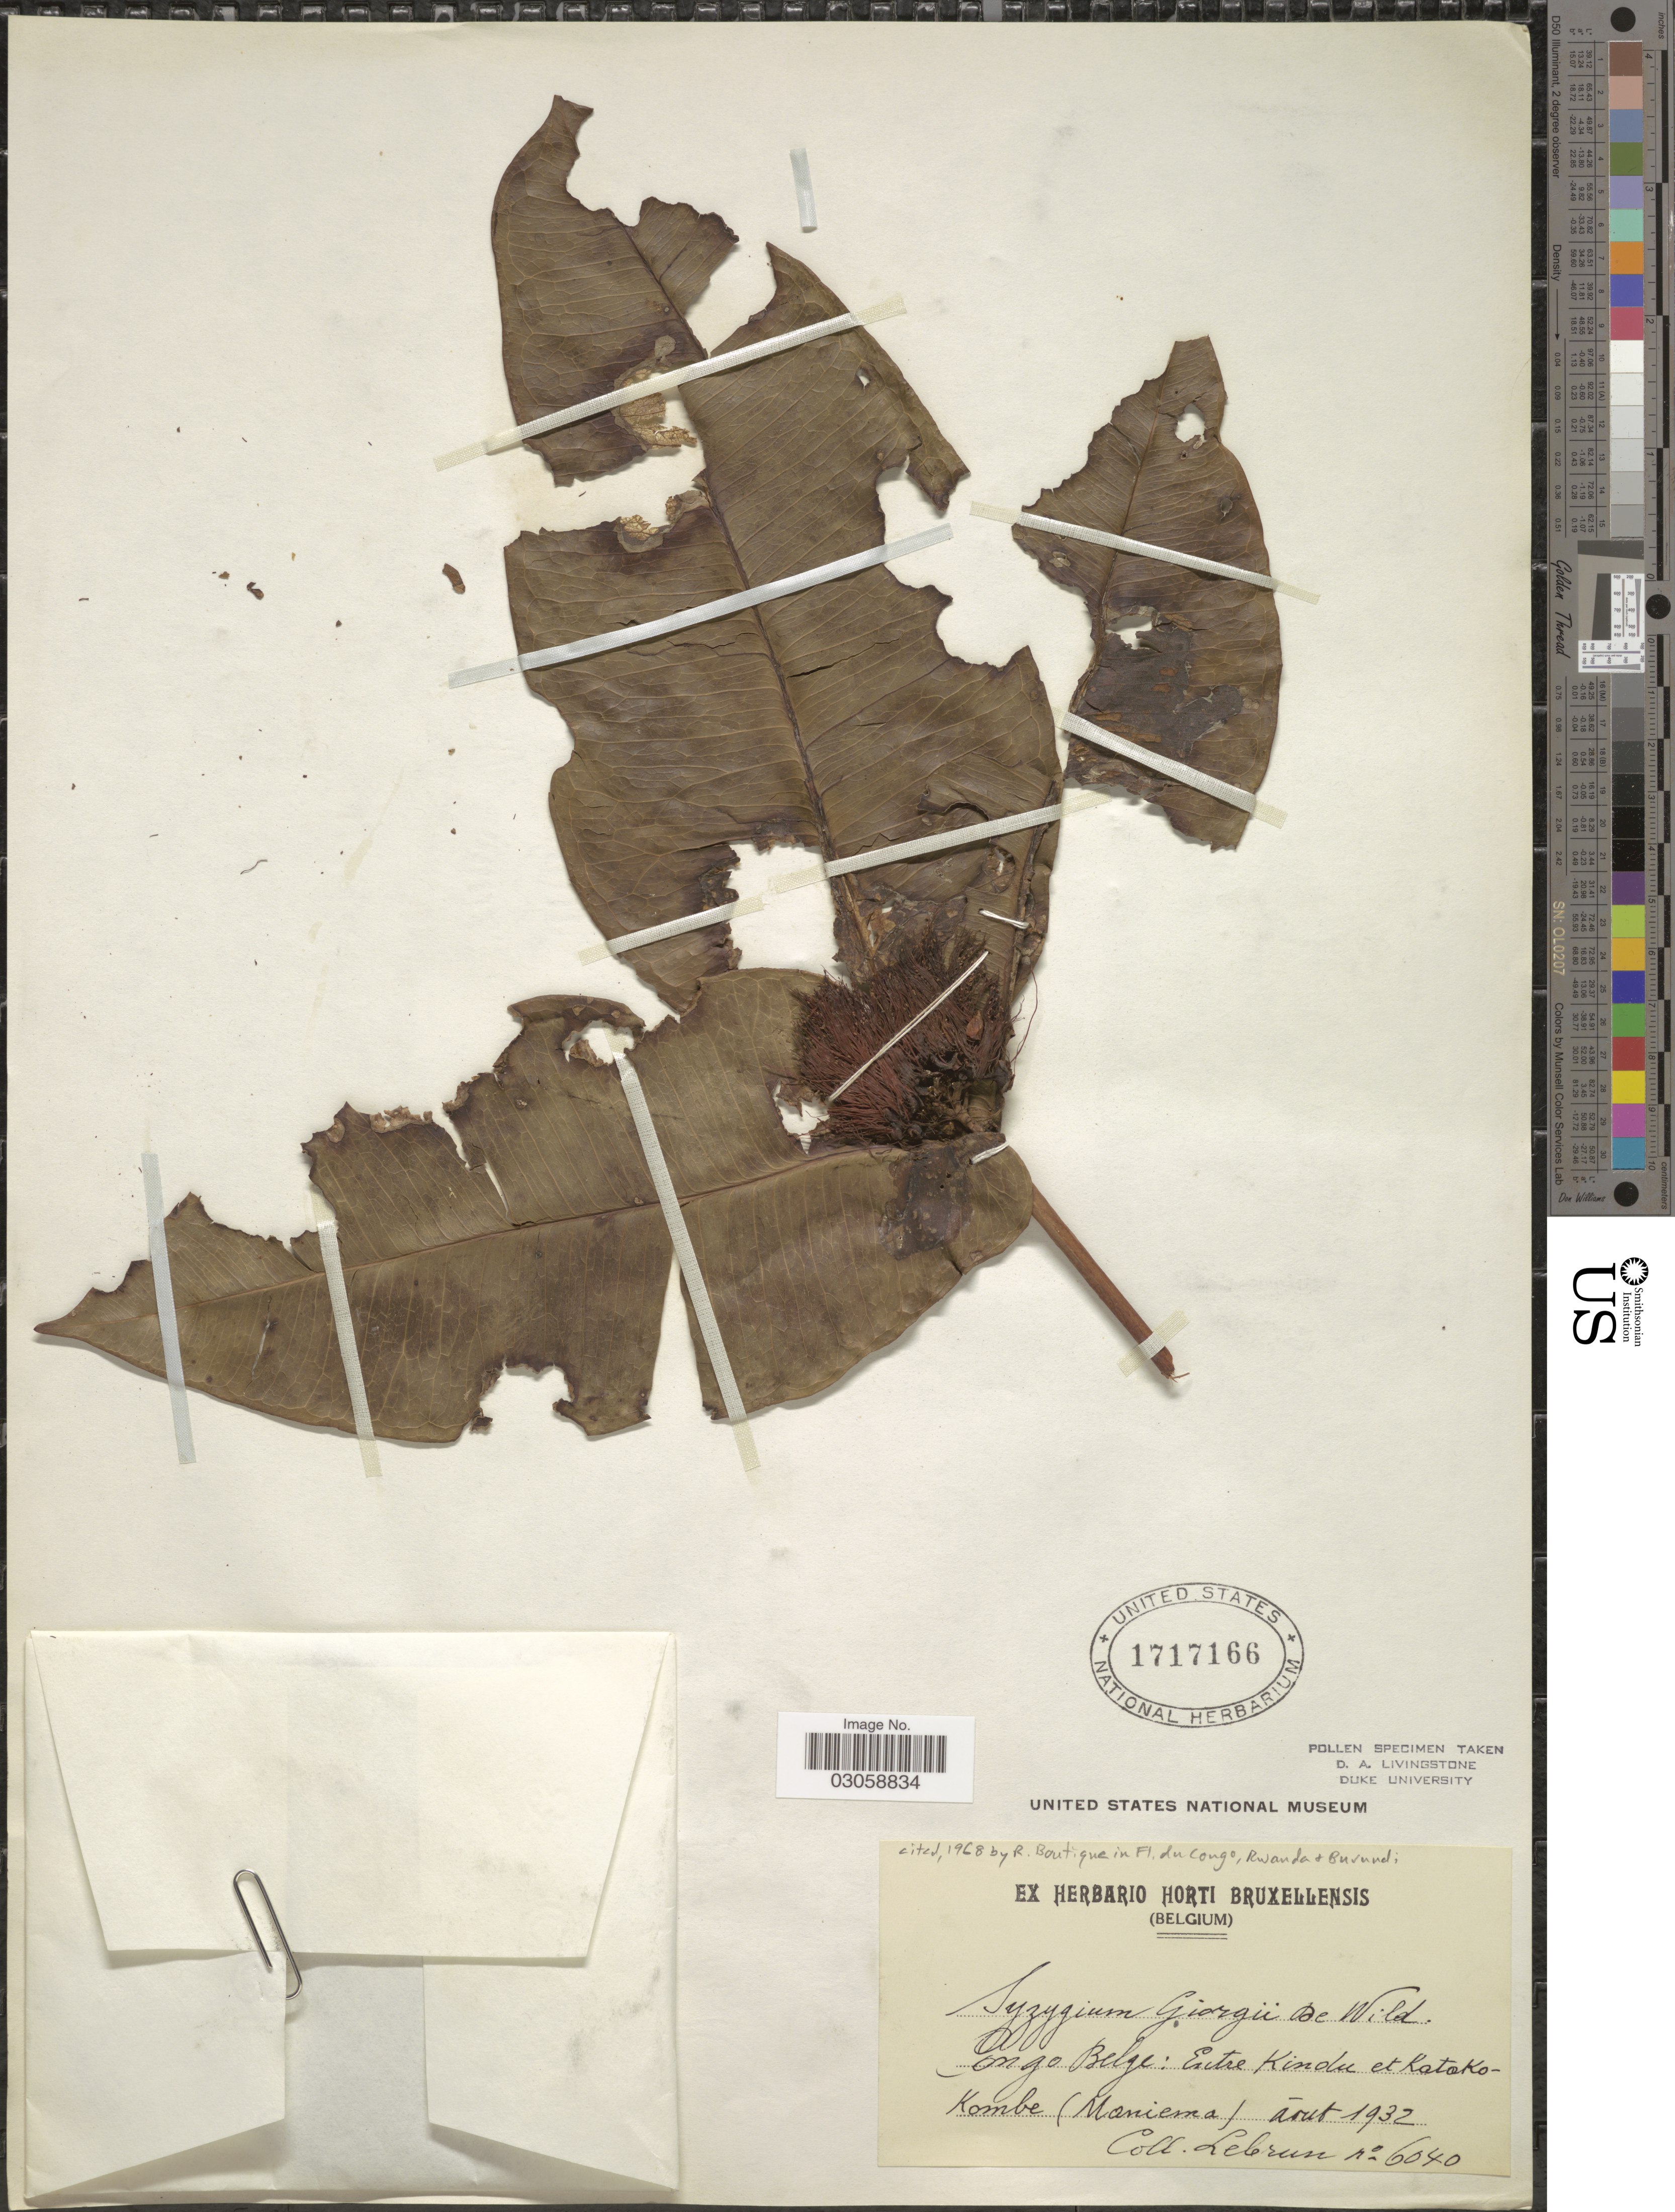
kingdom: Plantae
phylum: Tracheophyta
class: Magnoliopsida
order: Myrtales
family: Myrtaceae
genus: Syzygium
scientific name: Syzygium giorgii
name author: De Wild.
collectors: L. Lebrun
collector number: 6040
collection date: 1932-08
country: Congo, Democratic Republic of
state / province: Maniema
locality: Congo Belge: Entre Kindu et Katoko-Kombe (Maniema).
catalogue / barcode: US 1717166